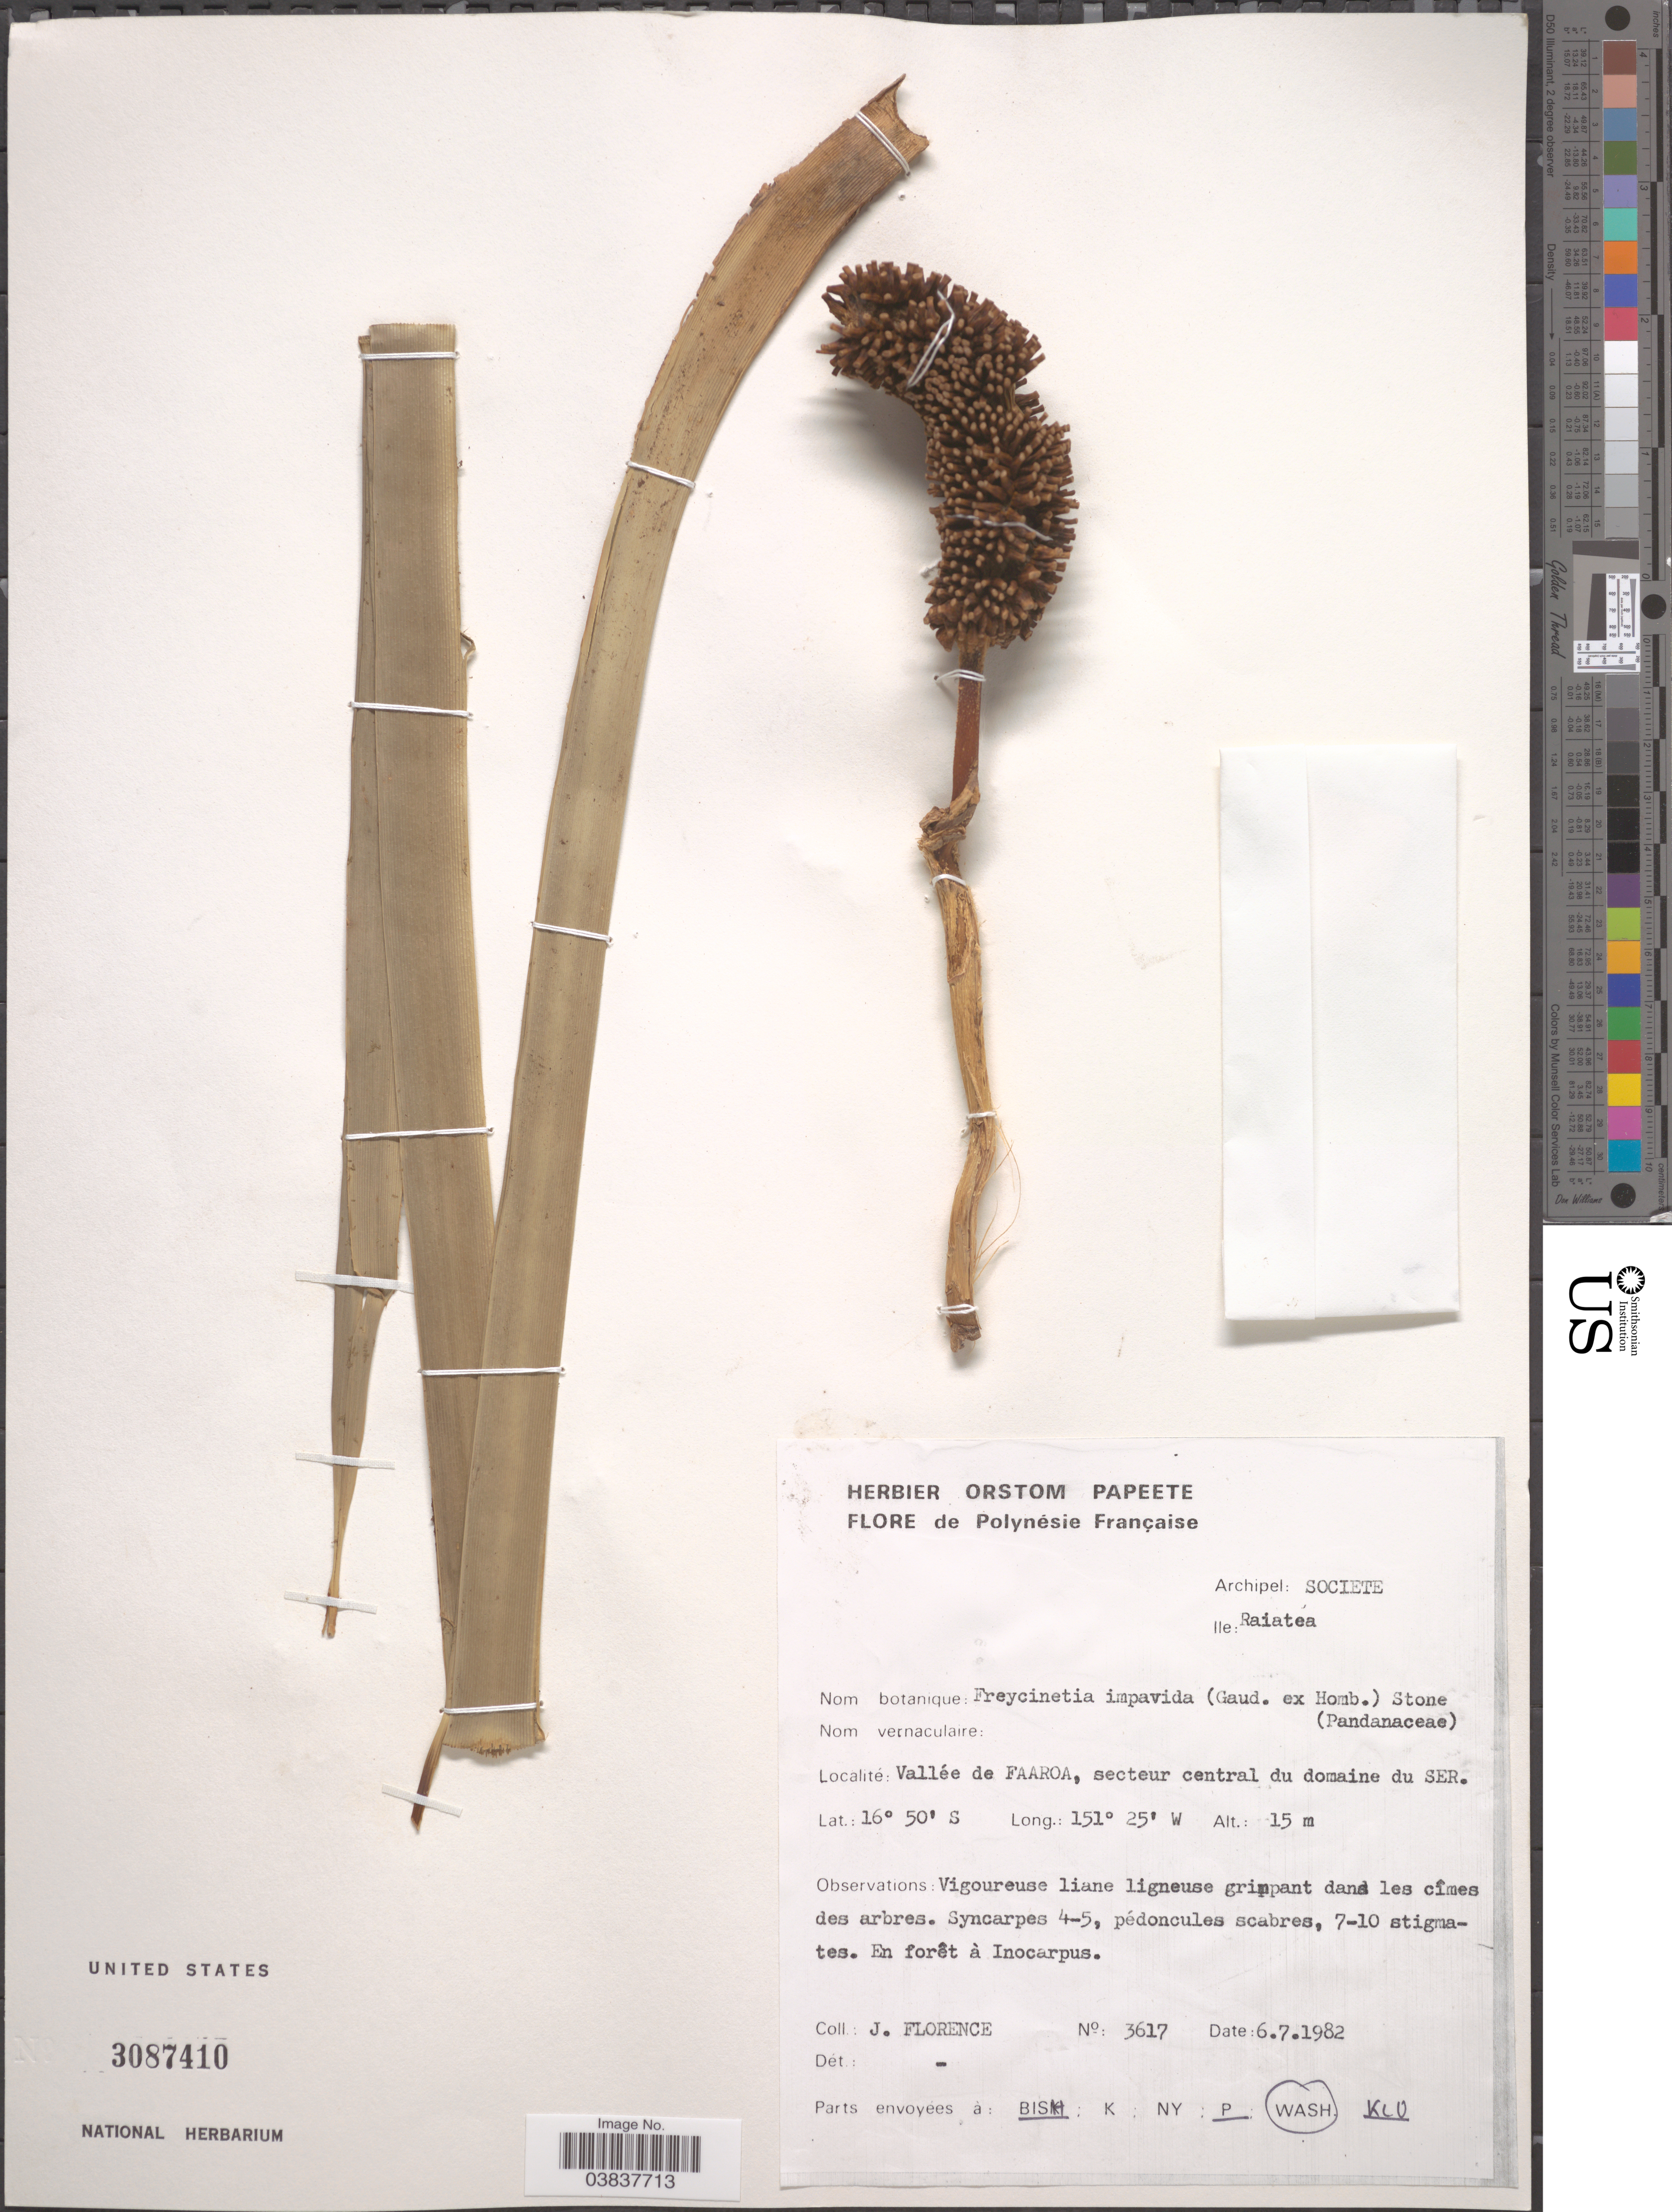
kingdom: Plantae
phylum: Tracheophyta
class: Liliopsida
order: Pandanales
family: Pandanaceae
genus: Freycinetia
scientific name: Freycinetia intermedia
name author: Merr. & L.M. Perry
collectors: J. Florence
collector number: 3617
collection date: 1982-07-06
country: French Polynesia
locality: Polynésie Française. Archipel: Societe. Ile: Raiatea. Vallée de Faaroa, secteur central du domaine du SER.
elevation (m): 15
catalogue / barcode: US 3087410